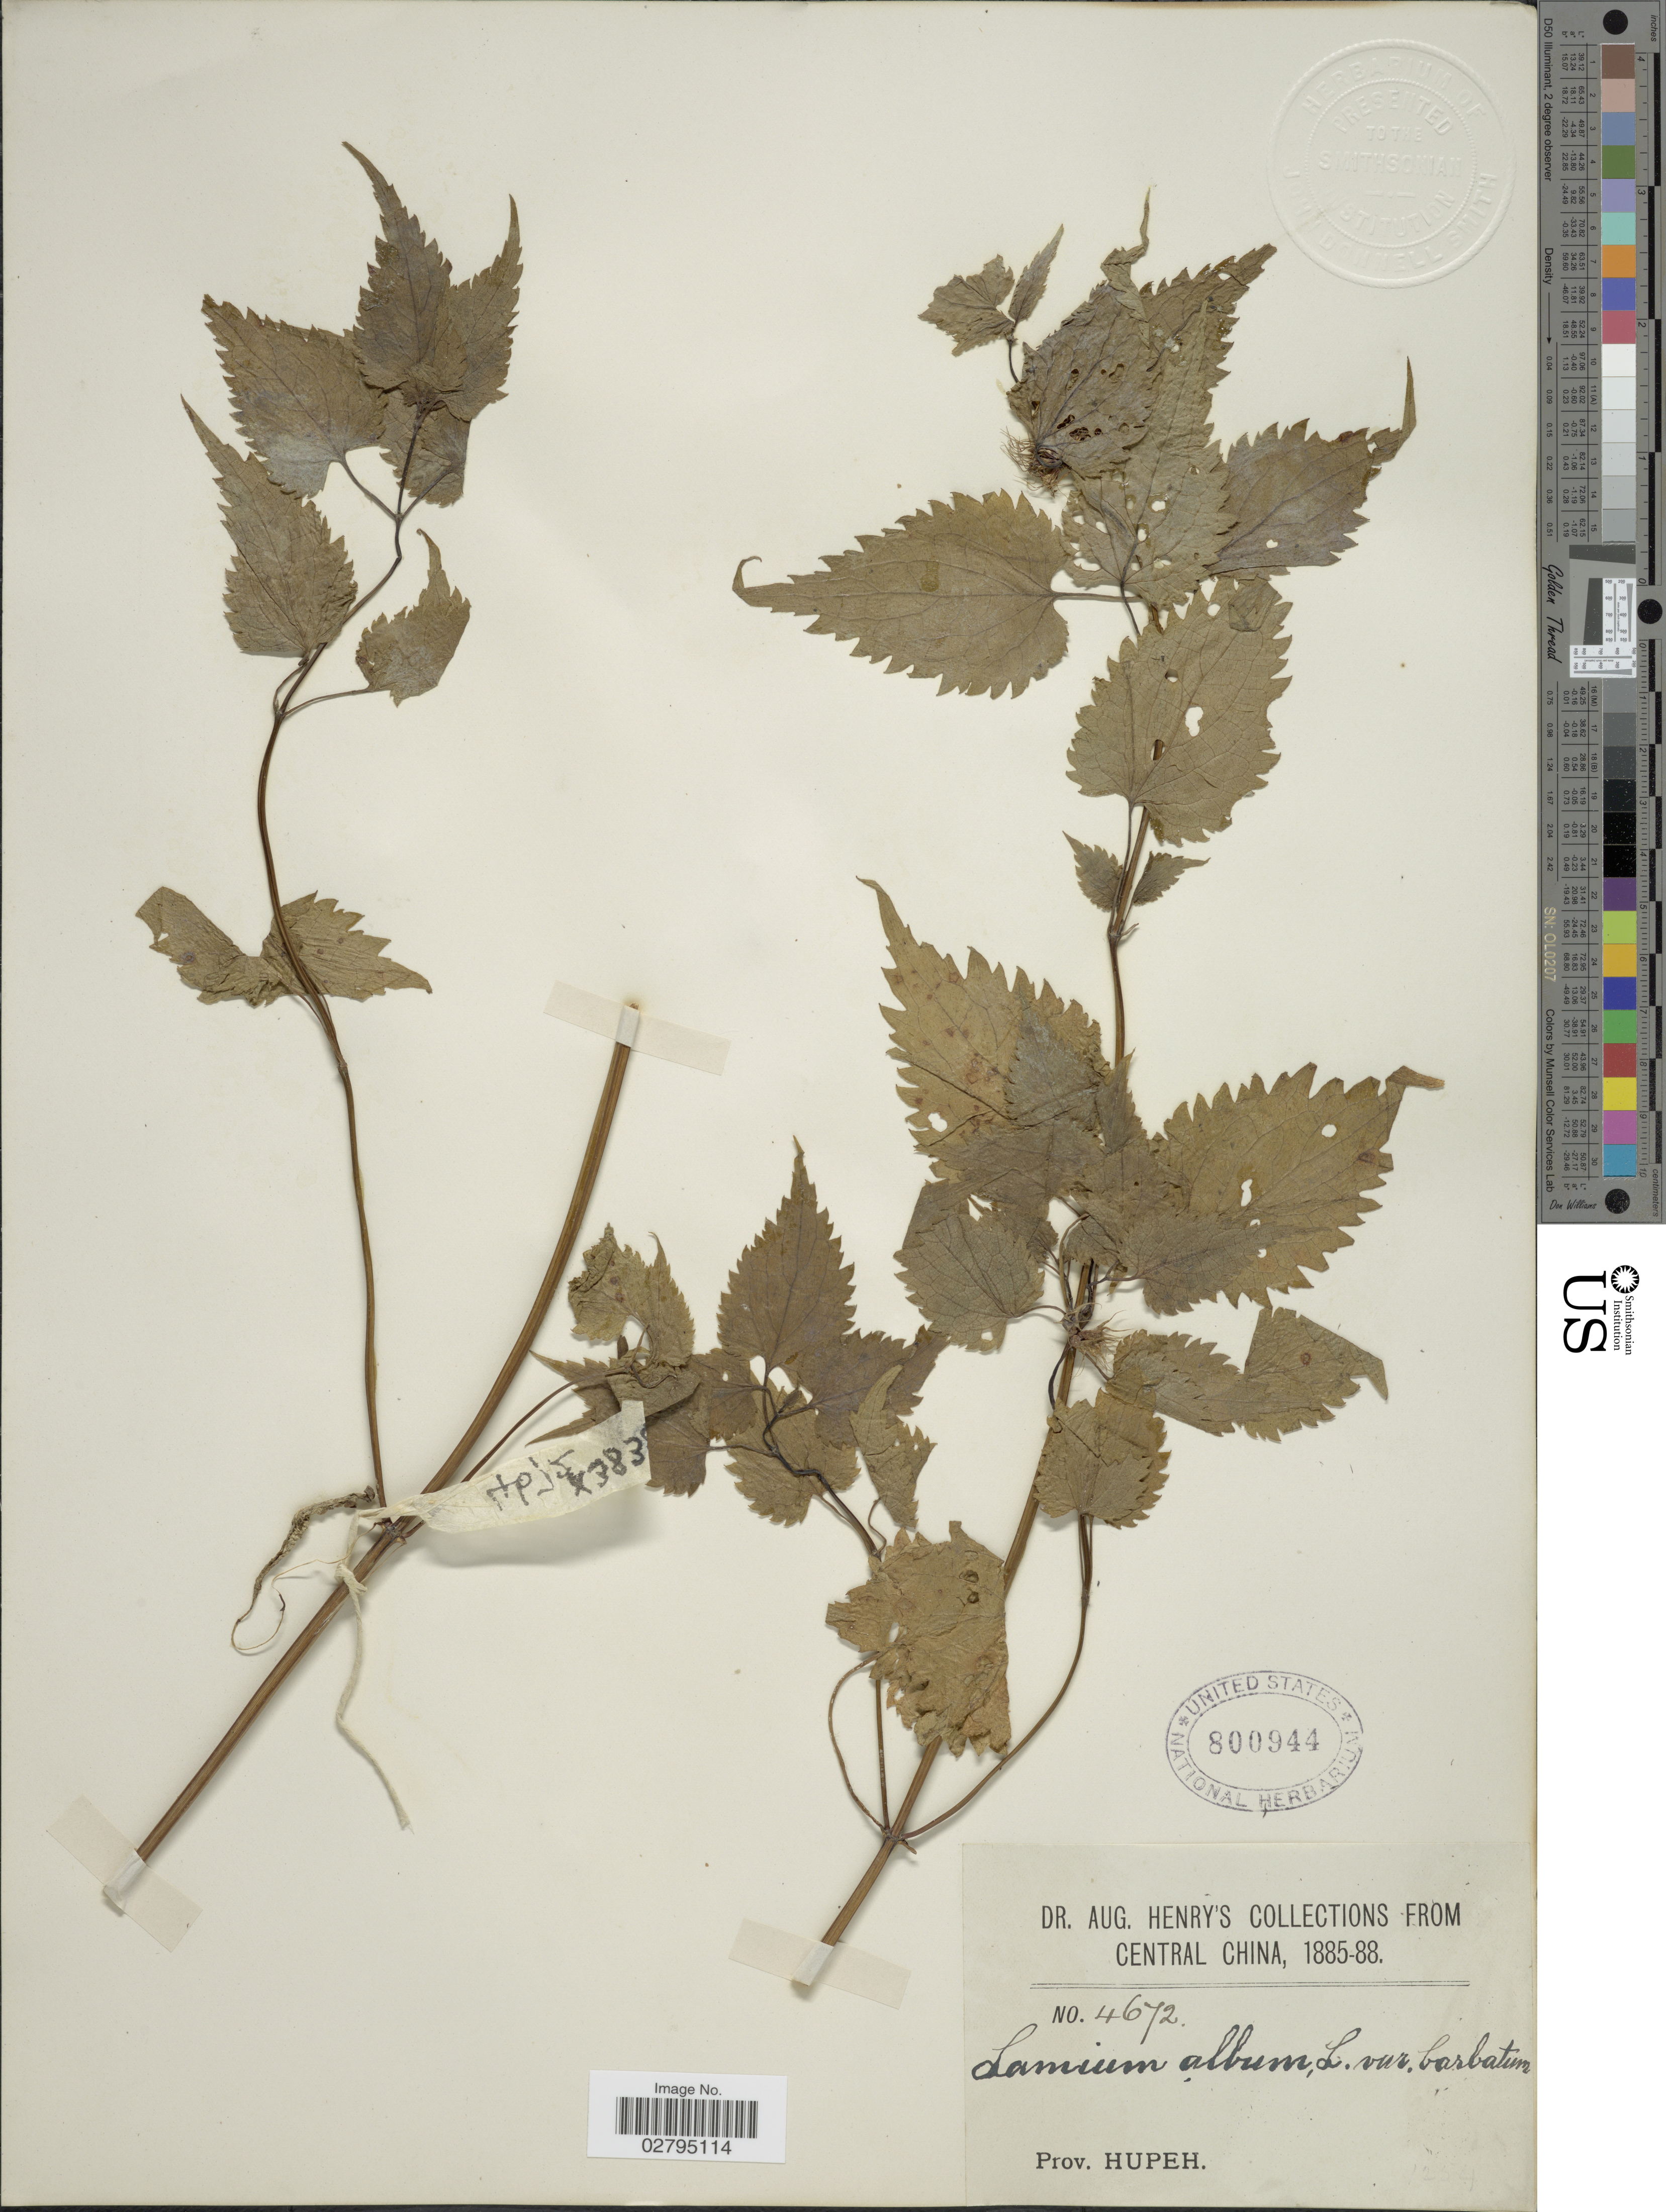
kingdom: Plantae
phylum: Tracheophyta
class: Magnoliopsida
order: Lamiales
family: Lamiaceae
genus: Lamium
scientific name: Lamium album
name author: L.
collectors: A. Henry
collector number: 4672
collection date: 1885/1888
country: China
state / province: Hubei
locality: Central China. Prov. Hupeh.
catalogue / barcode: US 800944